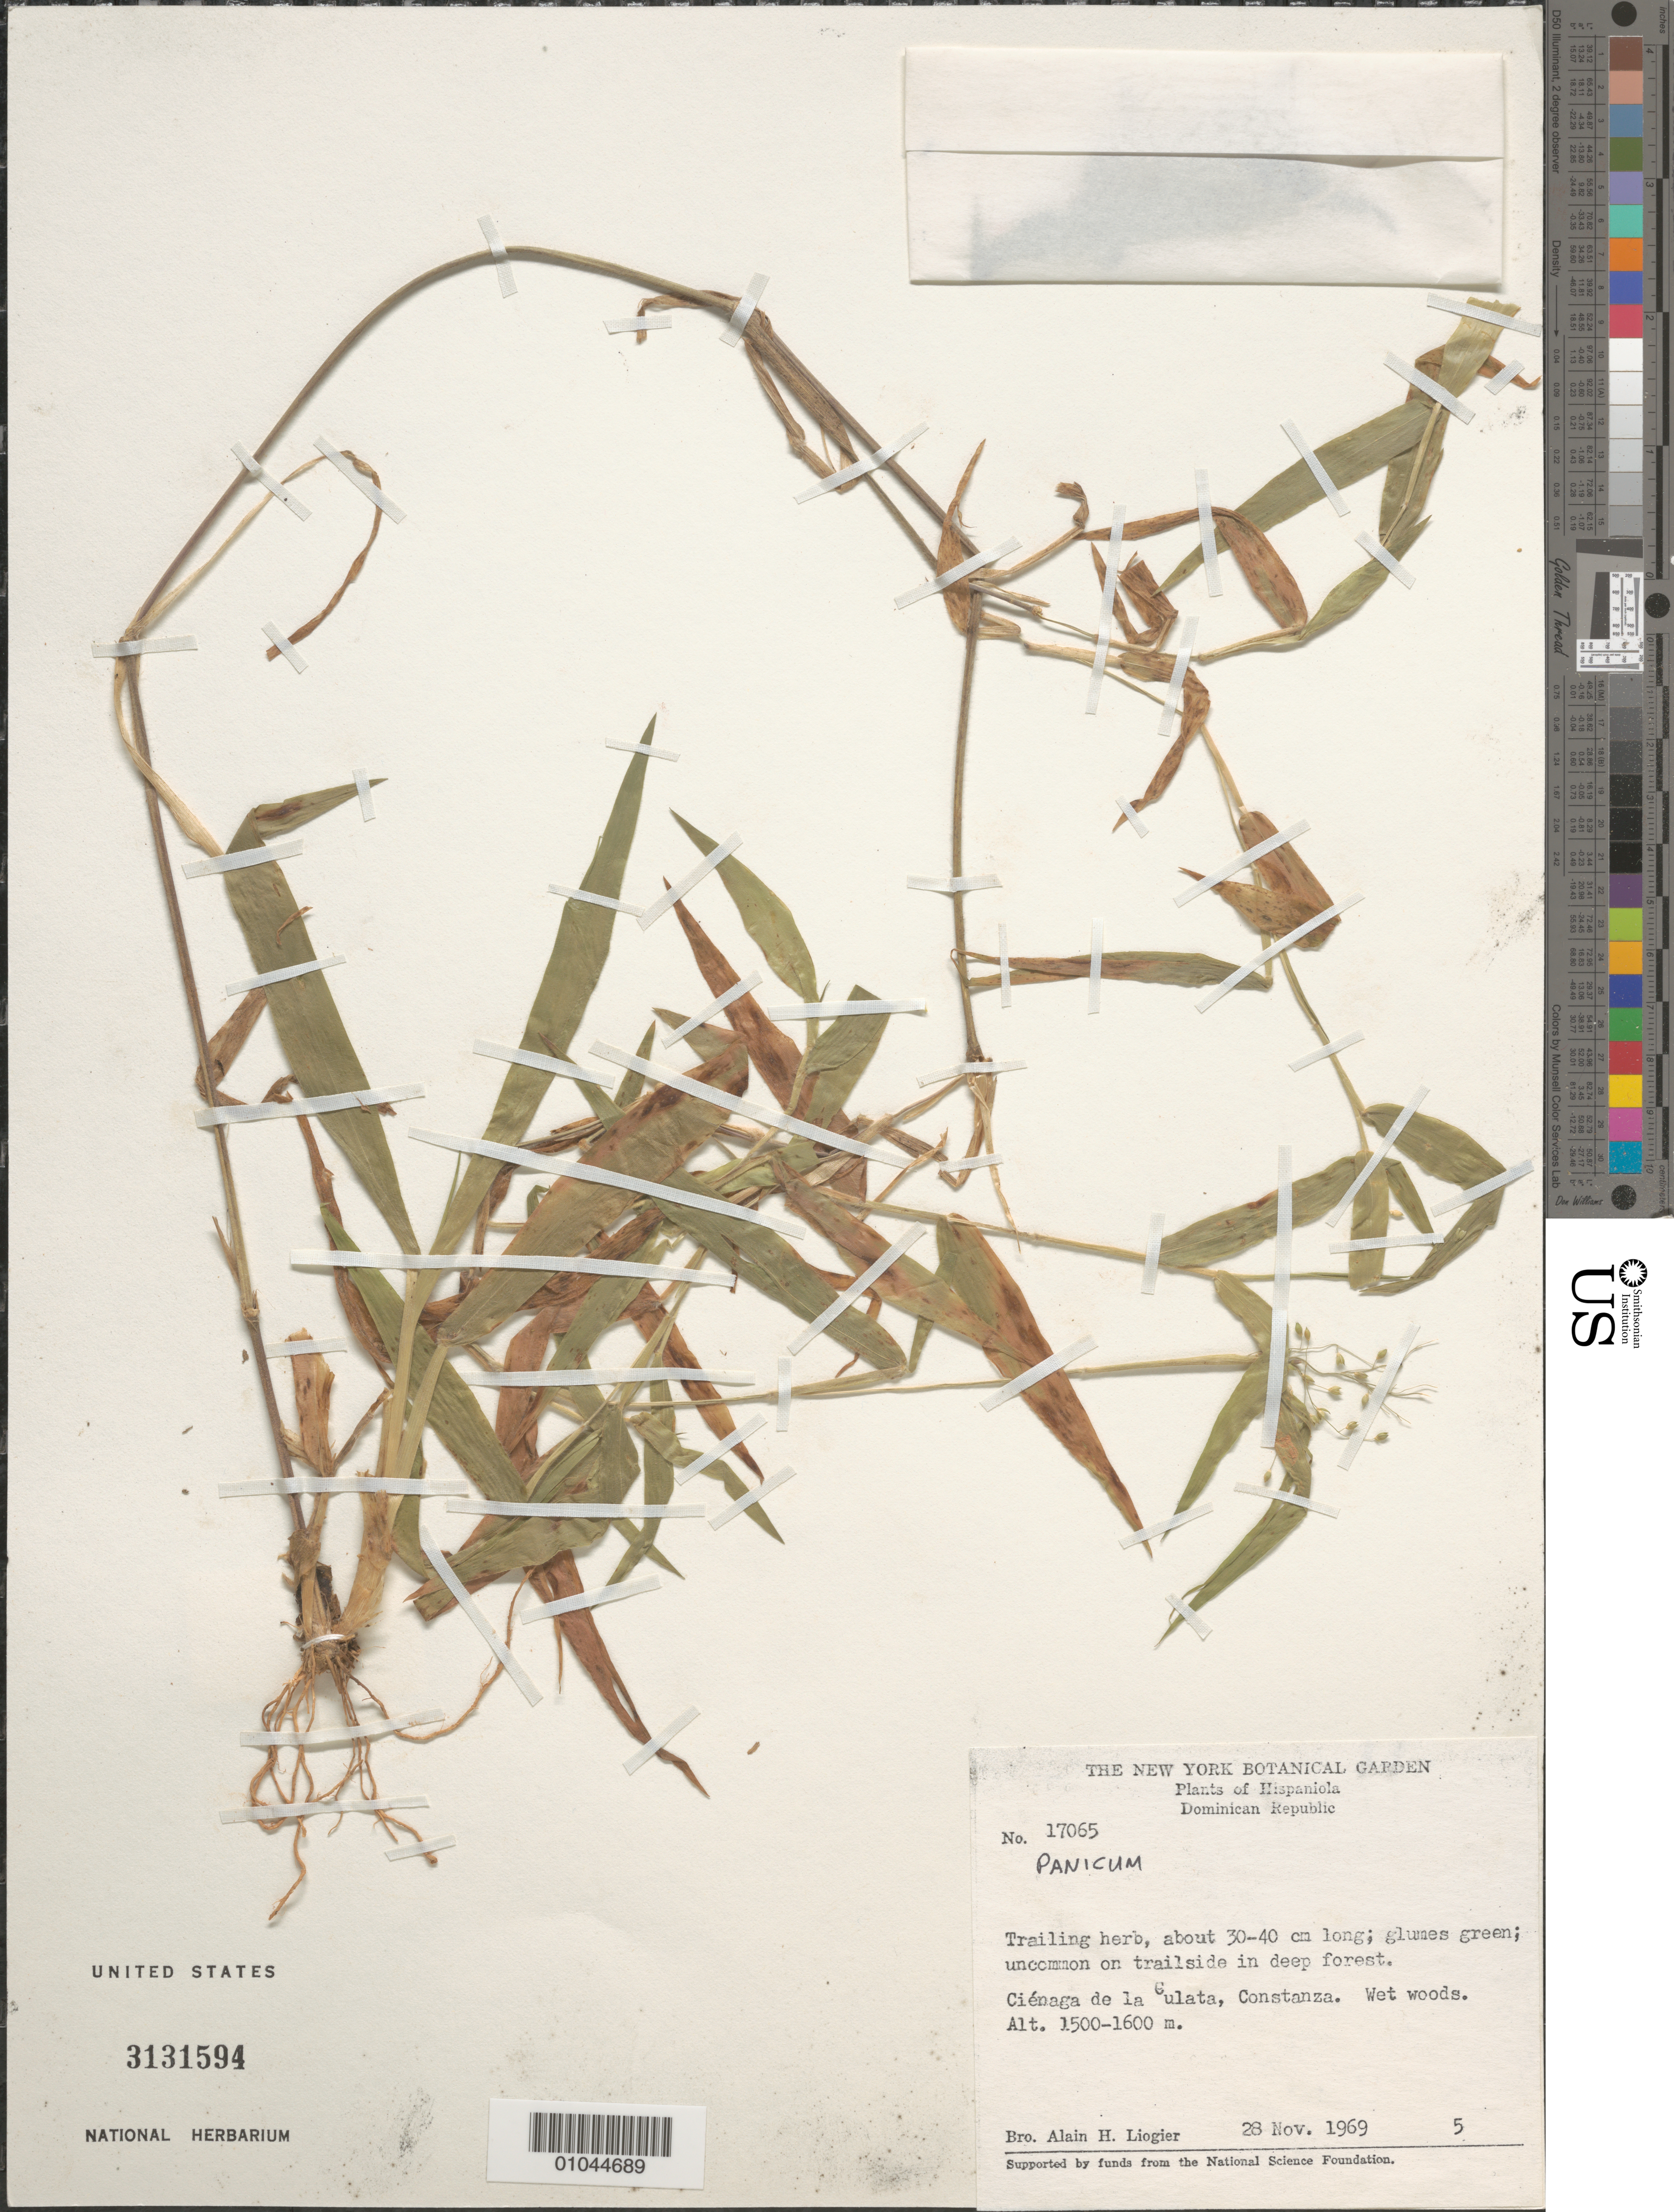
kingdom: Plantae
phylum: Tracheophyta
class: Liliopsida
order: Poales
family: Poaceae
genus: Panicum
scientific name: Panicum sp.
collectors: A. H. Liogier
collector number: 17065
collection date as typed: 28 Nov 1969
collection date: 1969-11-28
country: Dominican Republic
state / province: La Vega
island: Hispaniola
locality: Cienaga de la Culata, Constanza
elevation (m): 1500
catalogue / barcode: US 3131594